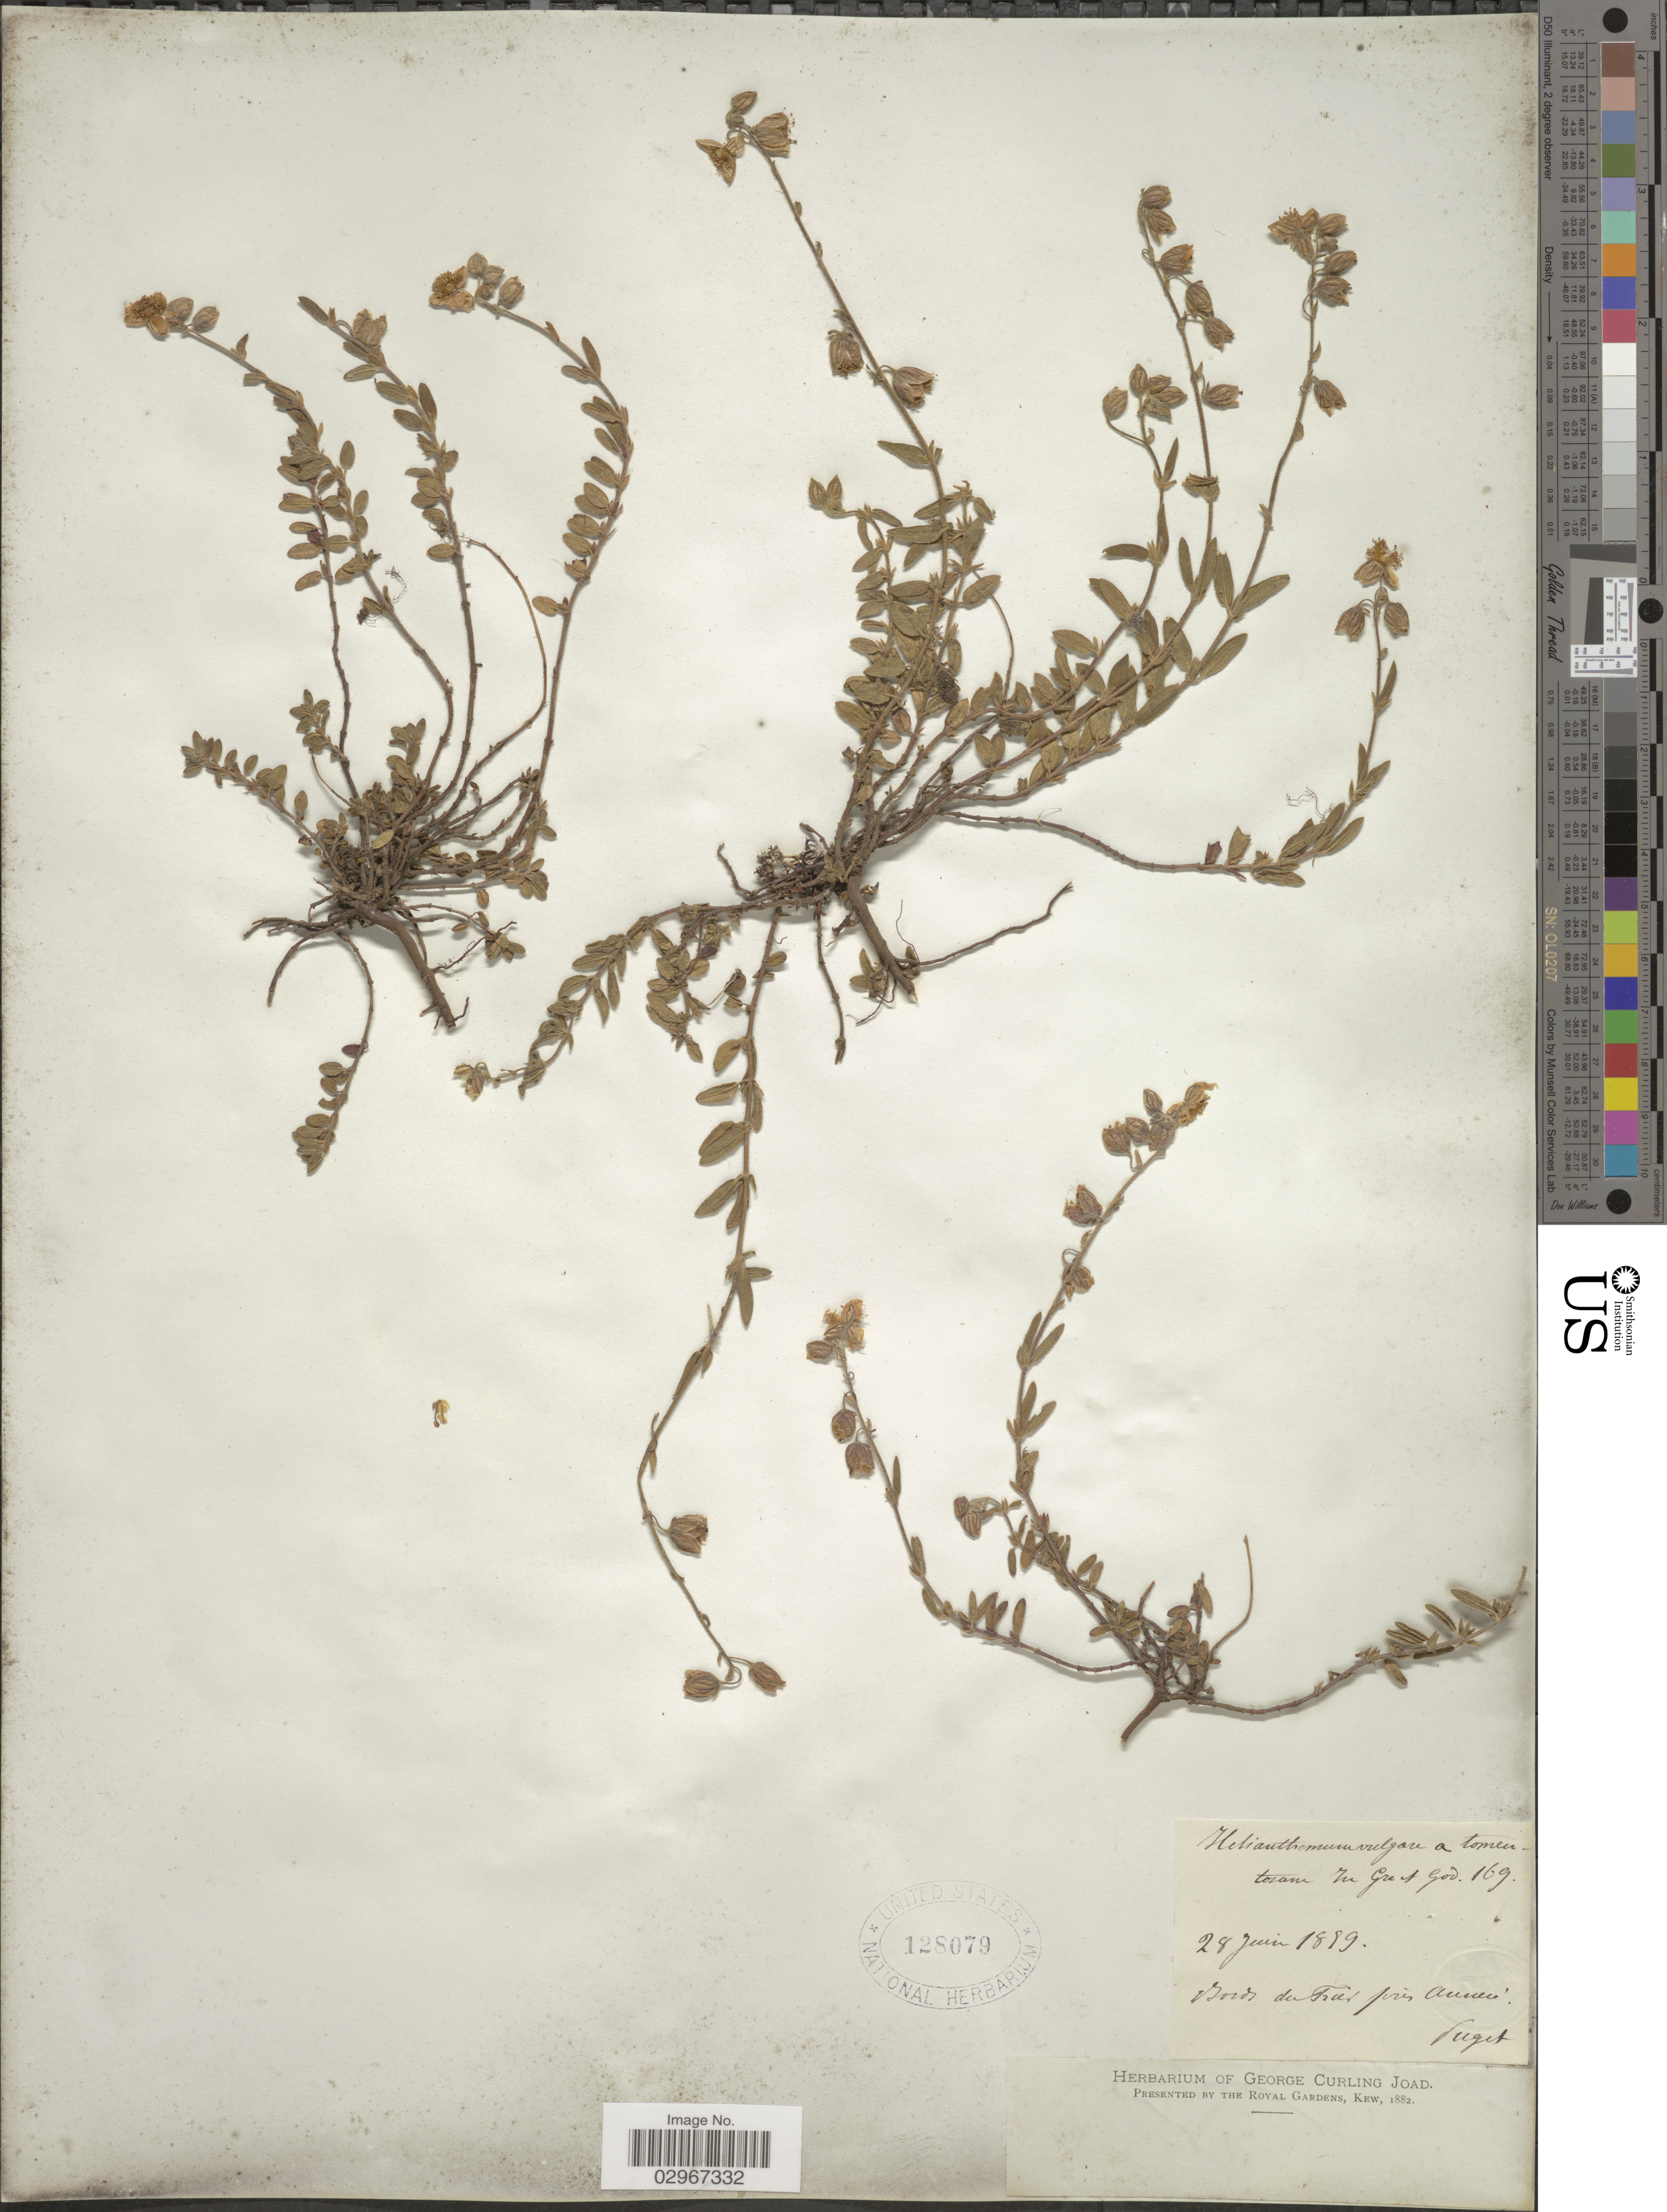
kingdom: Plantae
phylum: Tracheophyta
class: Magnoliopsida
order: Malvales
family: Cistaceae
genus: Helianthemum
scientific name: Helianthemum vulgare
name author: Gaertn.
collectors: -. Puget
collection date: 1889-06-28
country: France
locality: Bords du Trier prés Anneci [interpreted].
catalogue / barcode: US 128079